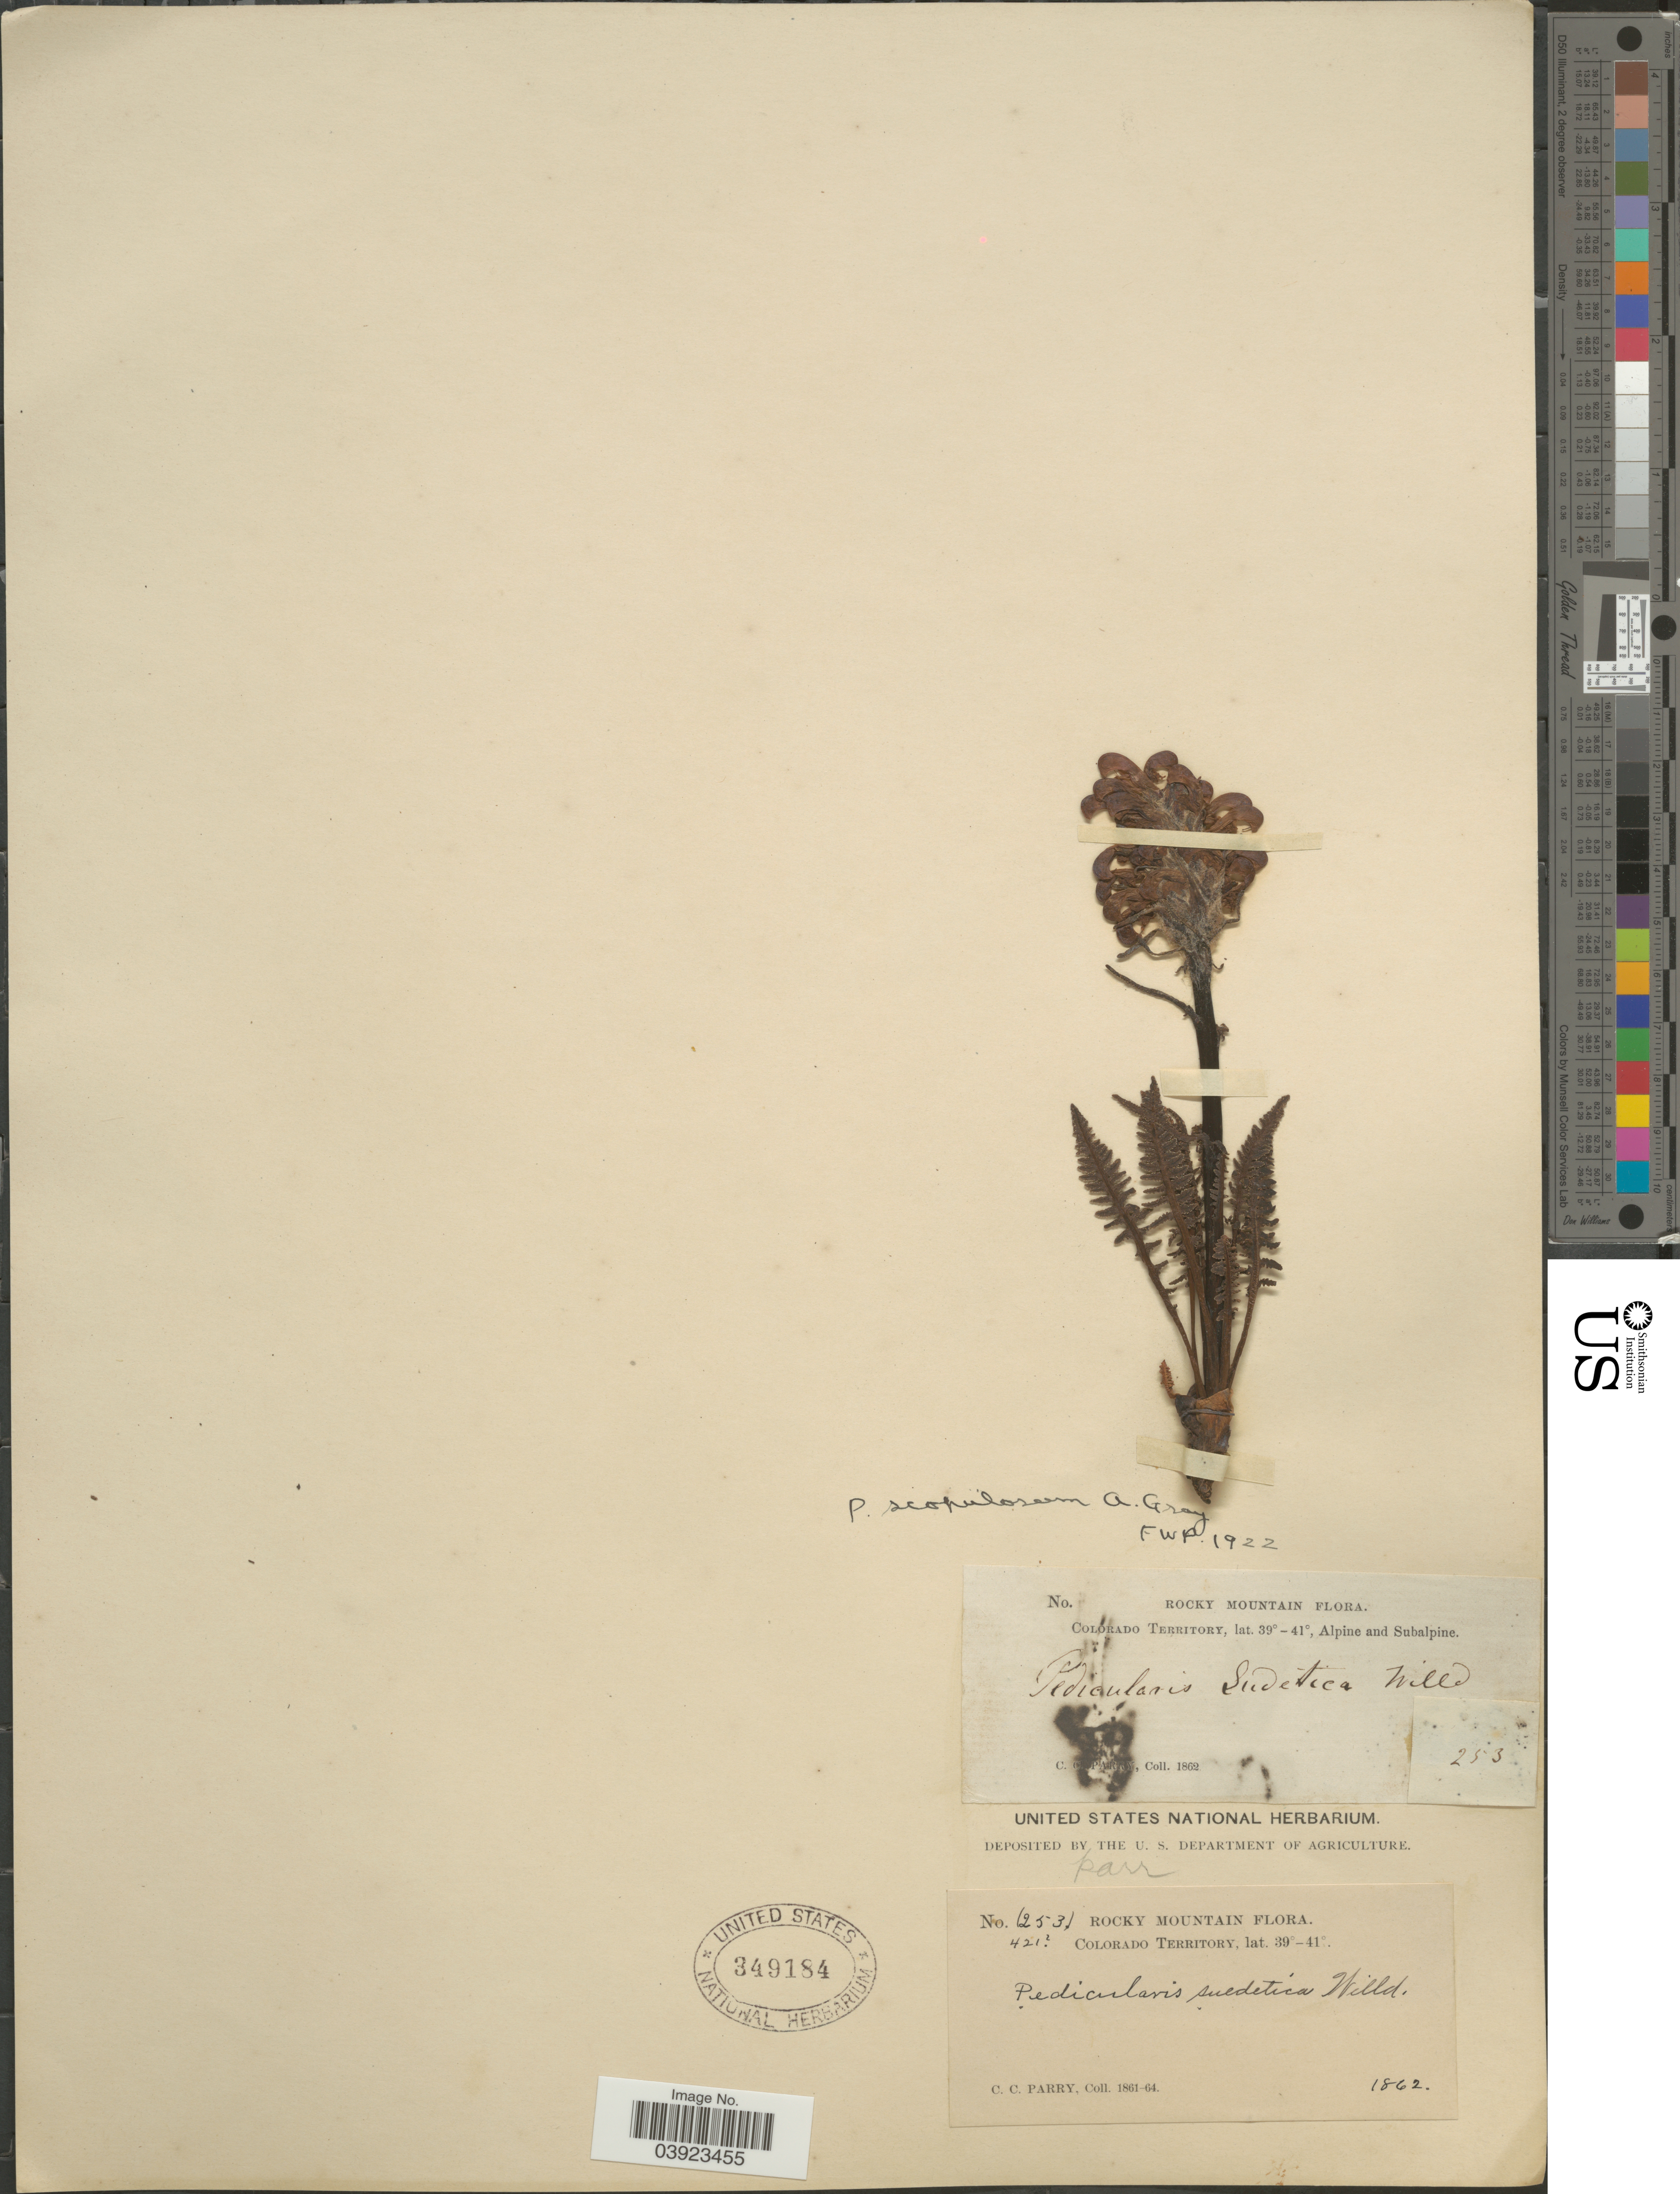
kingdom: Plantae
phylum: Tracheophyta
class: Magnoliopsida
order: Lamiales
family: Orobanchaceae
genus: Pedicularis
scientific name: Pedicularis scopulorum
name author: A. Gray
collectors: C. C. Parry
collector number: (253)/421?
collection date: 1862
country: United States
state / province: Colorado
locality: Rocky Mountain. Colorado Territory. Alpine and Subalpine.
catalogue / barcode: US 349184